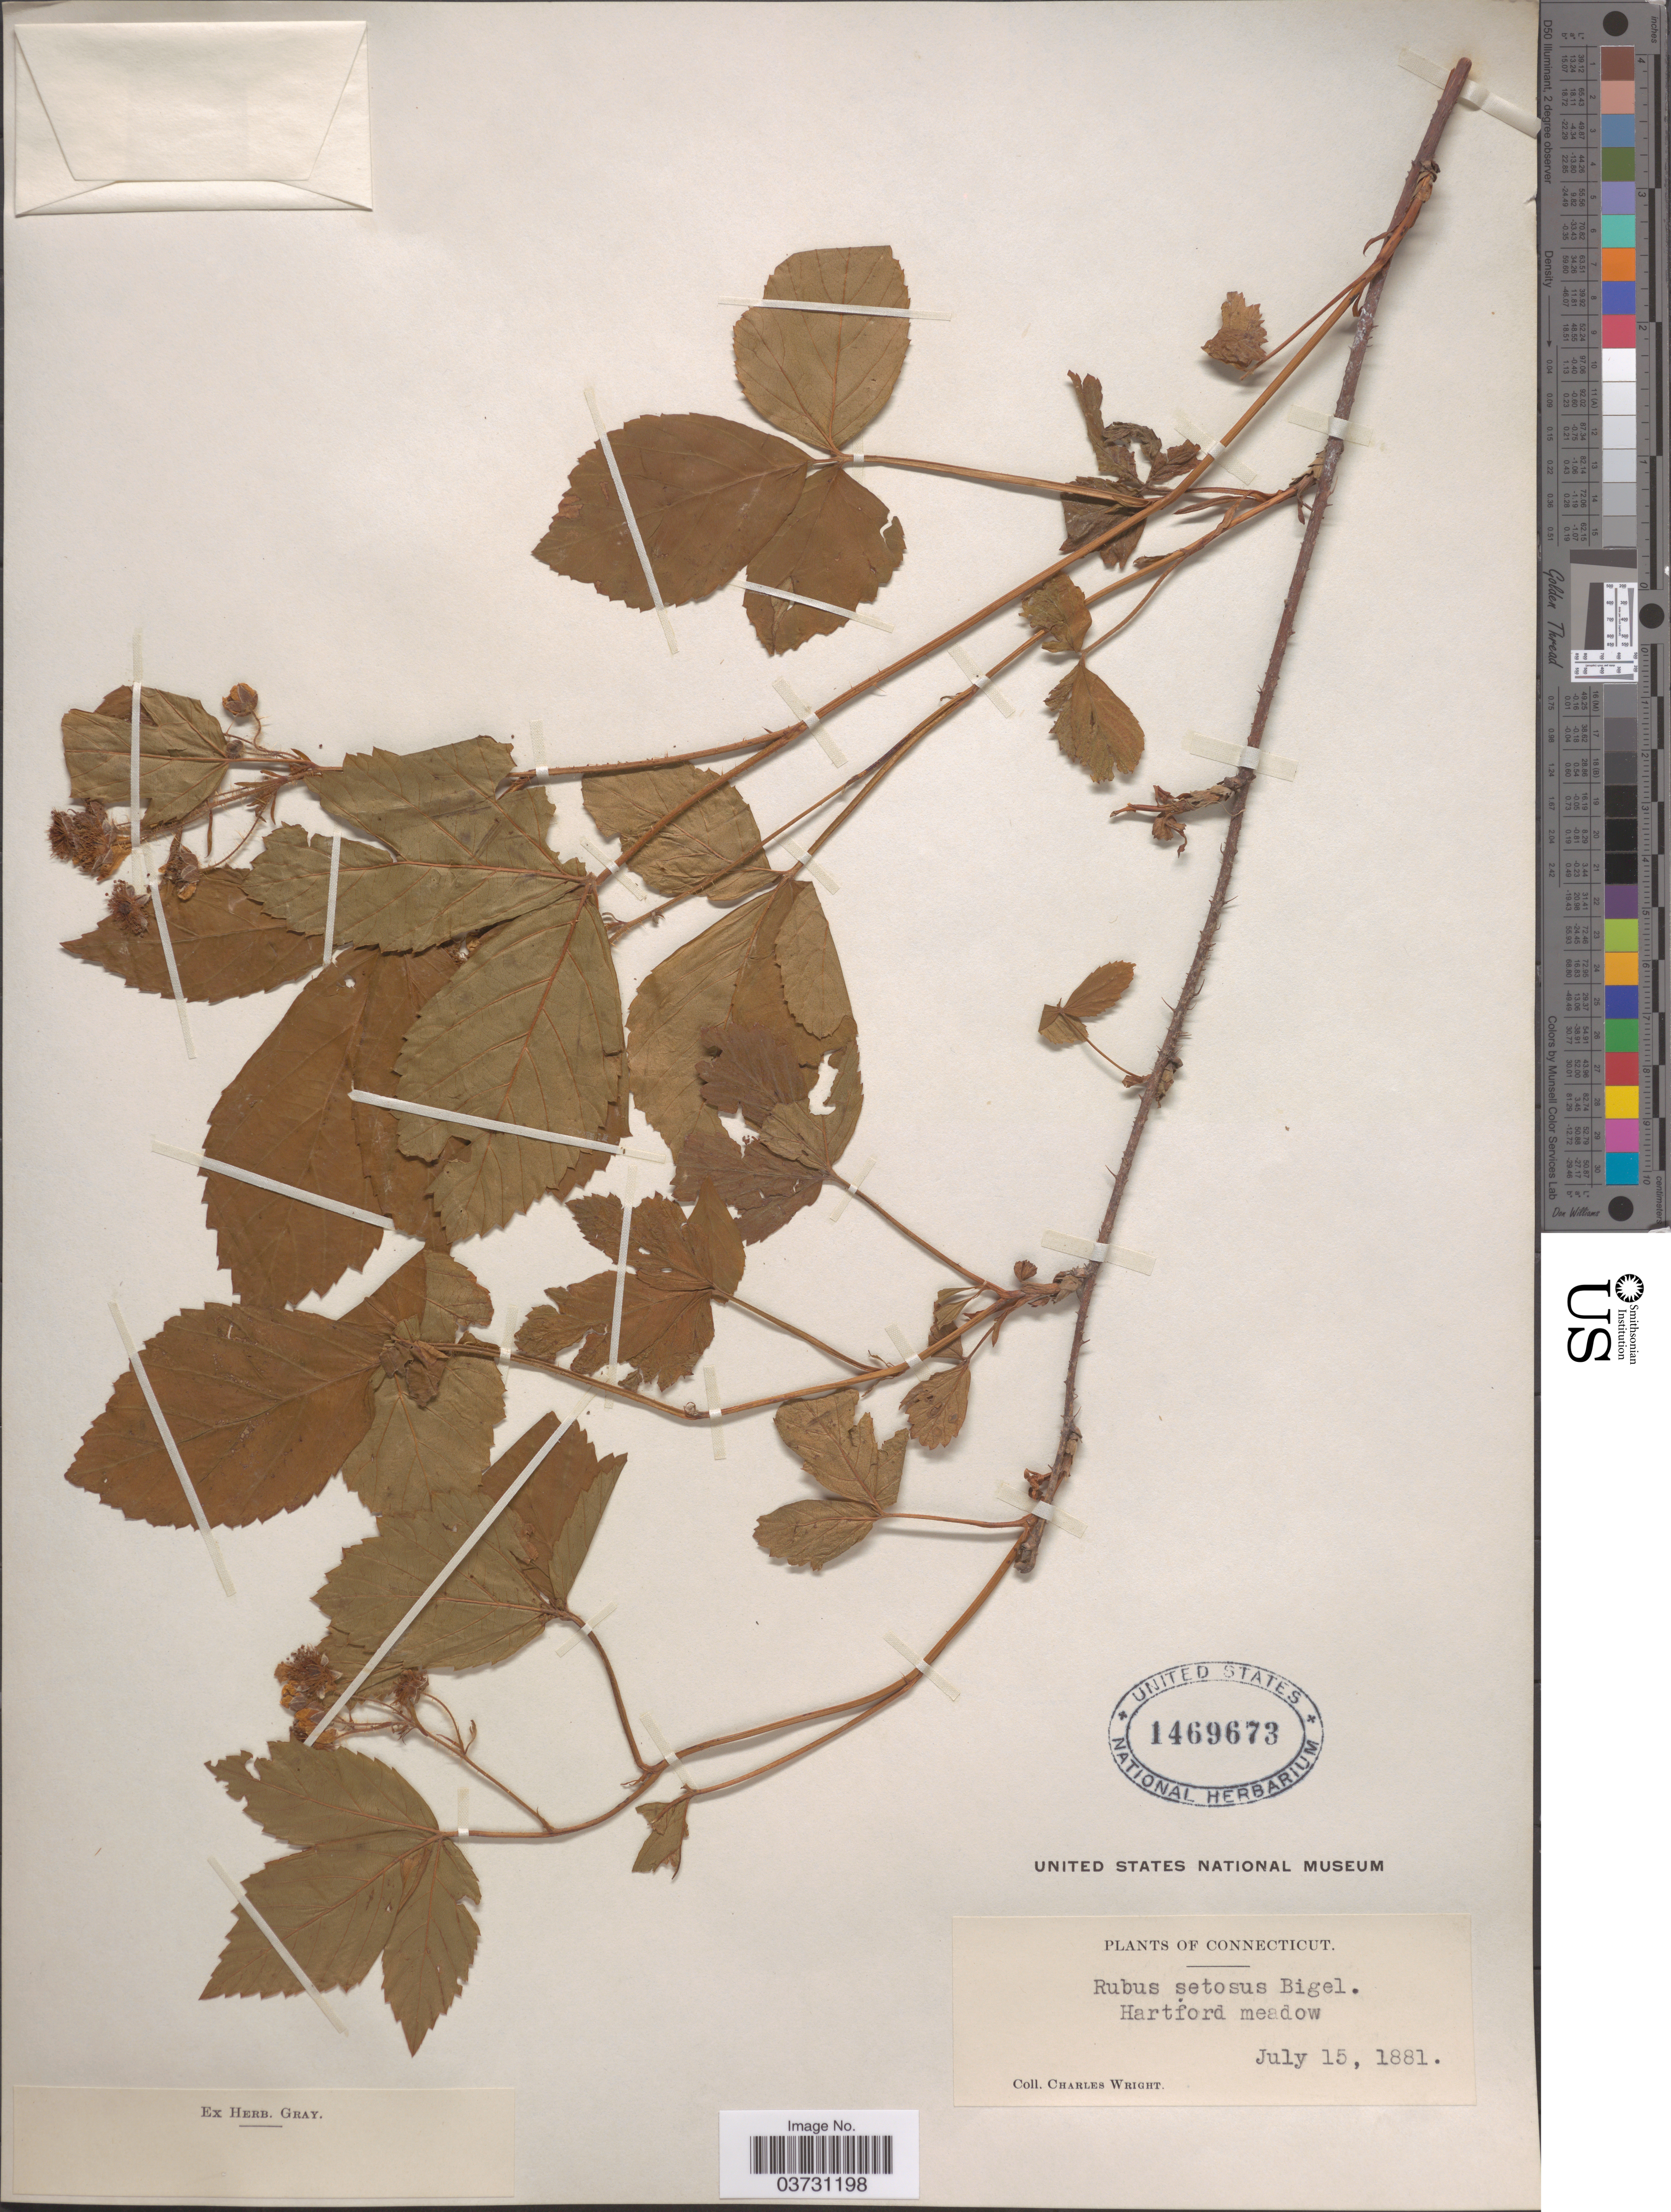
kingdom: Plantae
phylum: Tracheophyta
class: Magnoliopsida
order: Rosales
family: Rosaceae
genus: Rubus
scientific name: Rubus setosus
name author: Bigelow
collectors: C. Wright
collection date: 1881-07-15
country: United States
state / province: Connecticut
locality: Hartford meadow.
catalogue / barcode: US 1469673